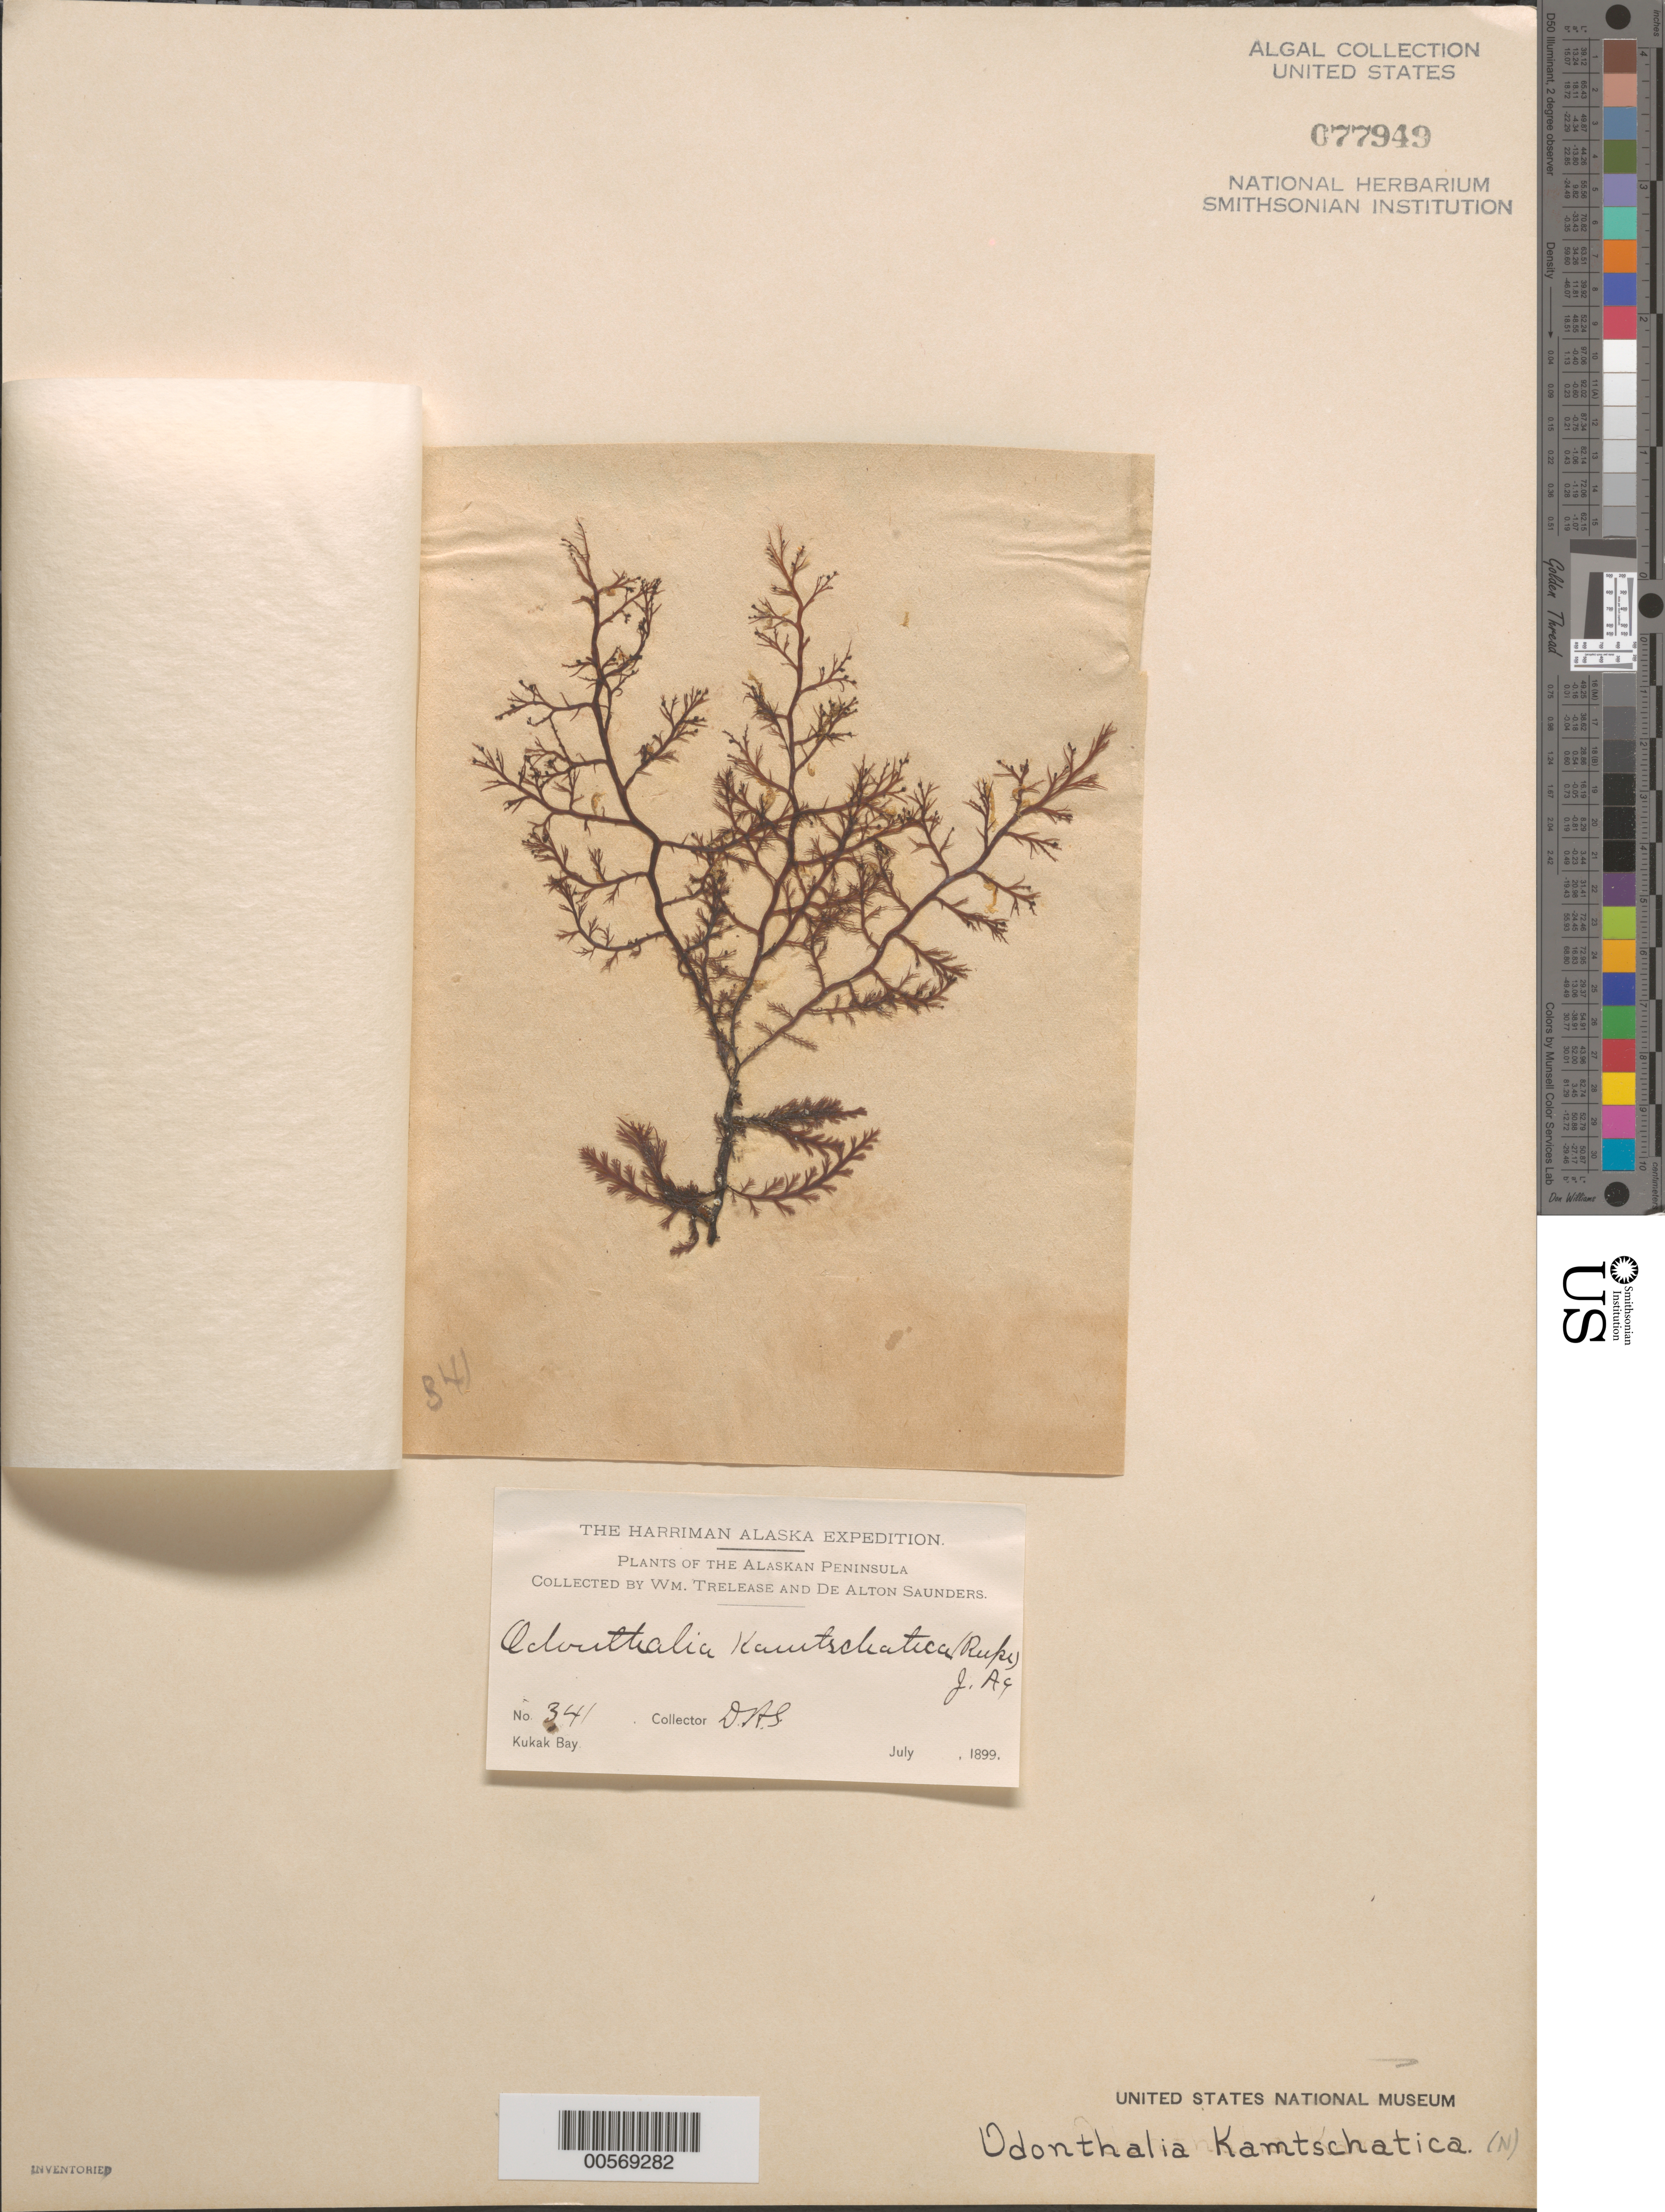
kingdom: Plantae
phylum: Rhodophyta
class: Florideophyceae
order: Ceramiales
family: Rhodomelaceae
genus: Odonthalia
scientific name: Odonthalia kamtschatica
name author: (Rupr.) J. Agardh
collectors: D. Saunders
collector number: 341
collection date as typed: Jul 1899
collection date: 1899-07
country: United States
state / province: Alaska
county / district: Dillingham Division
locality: Kukak Bay, "Alaska Peninsula"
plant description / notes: Harriman Alaska Expedition, 1899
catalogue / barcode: US 77949